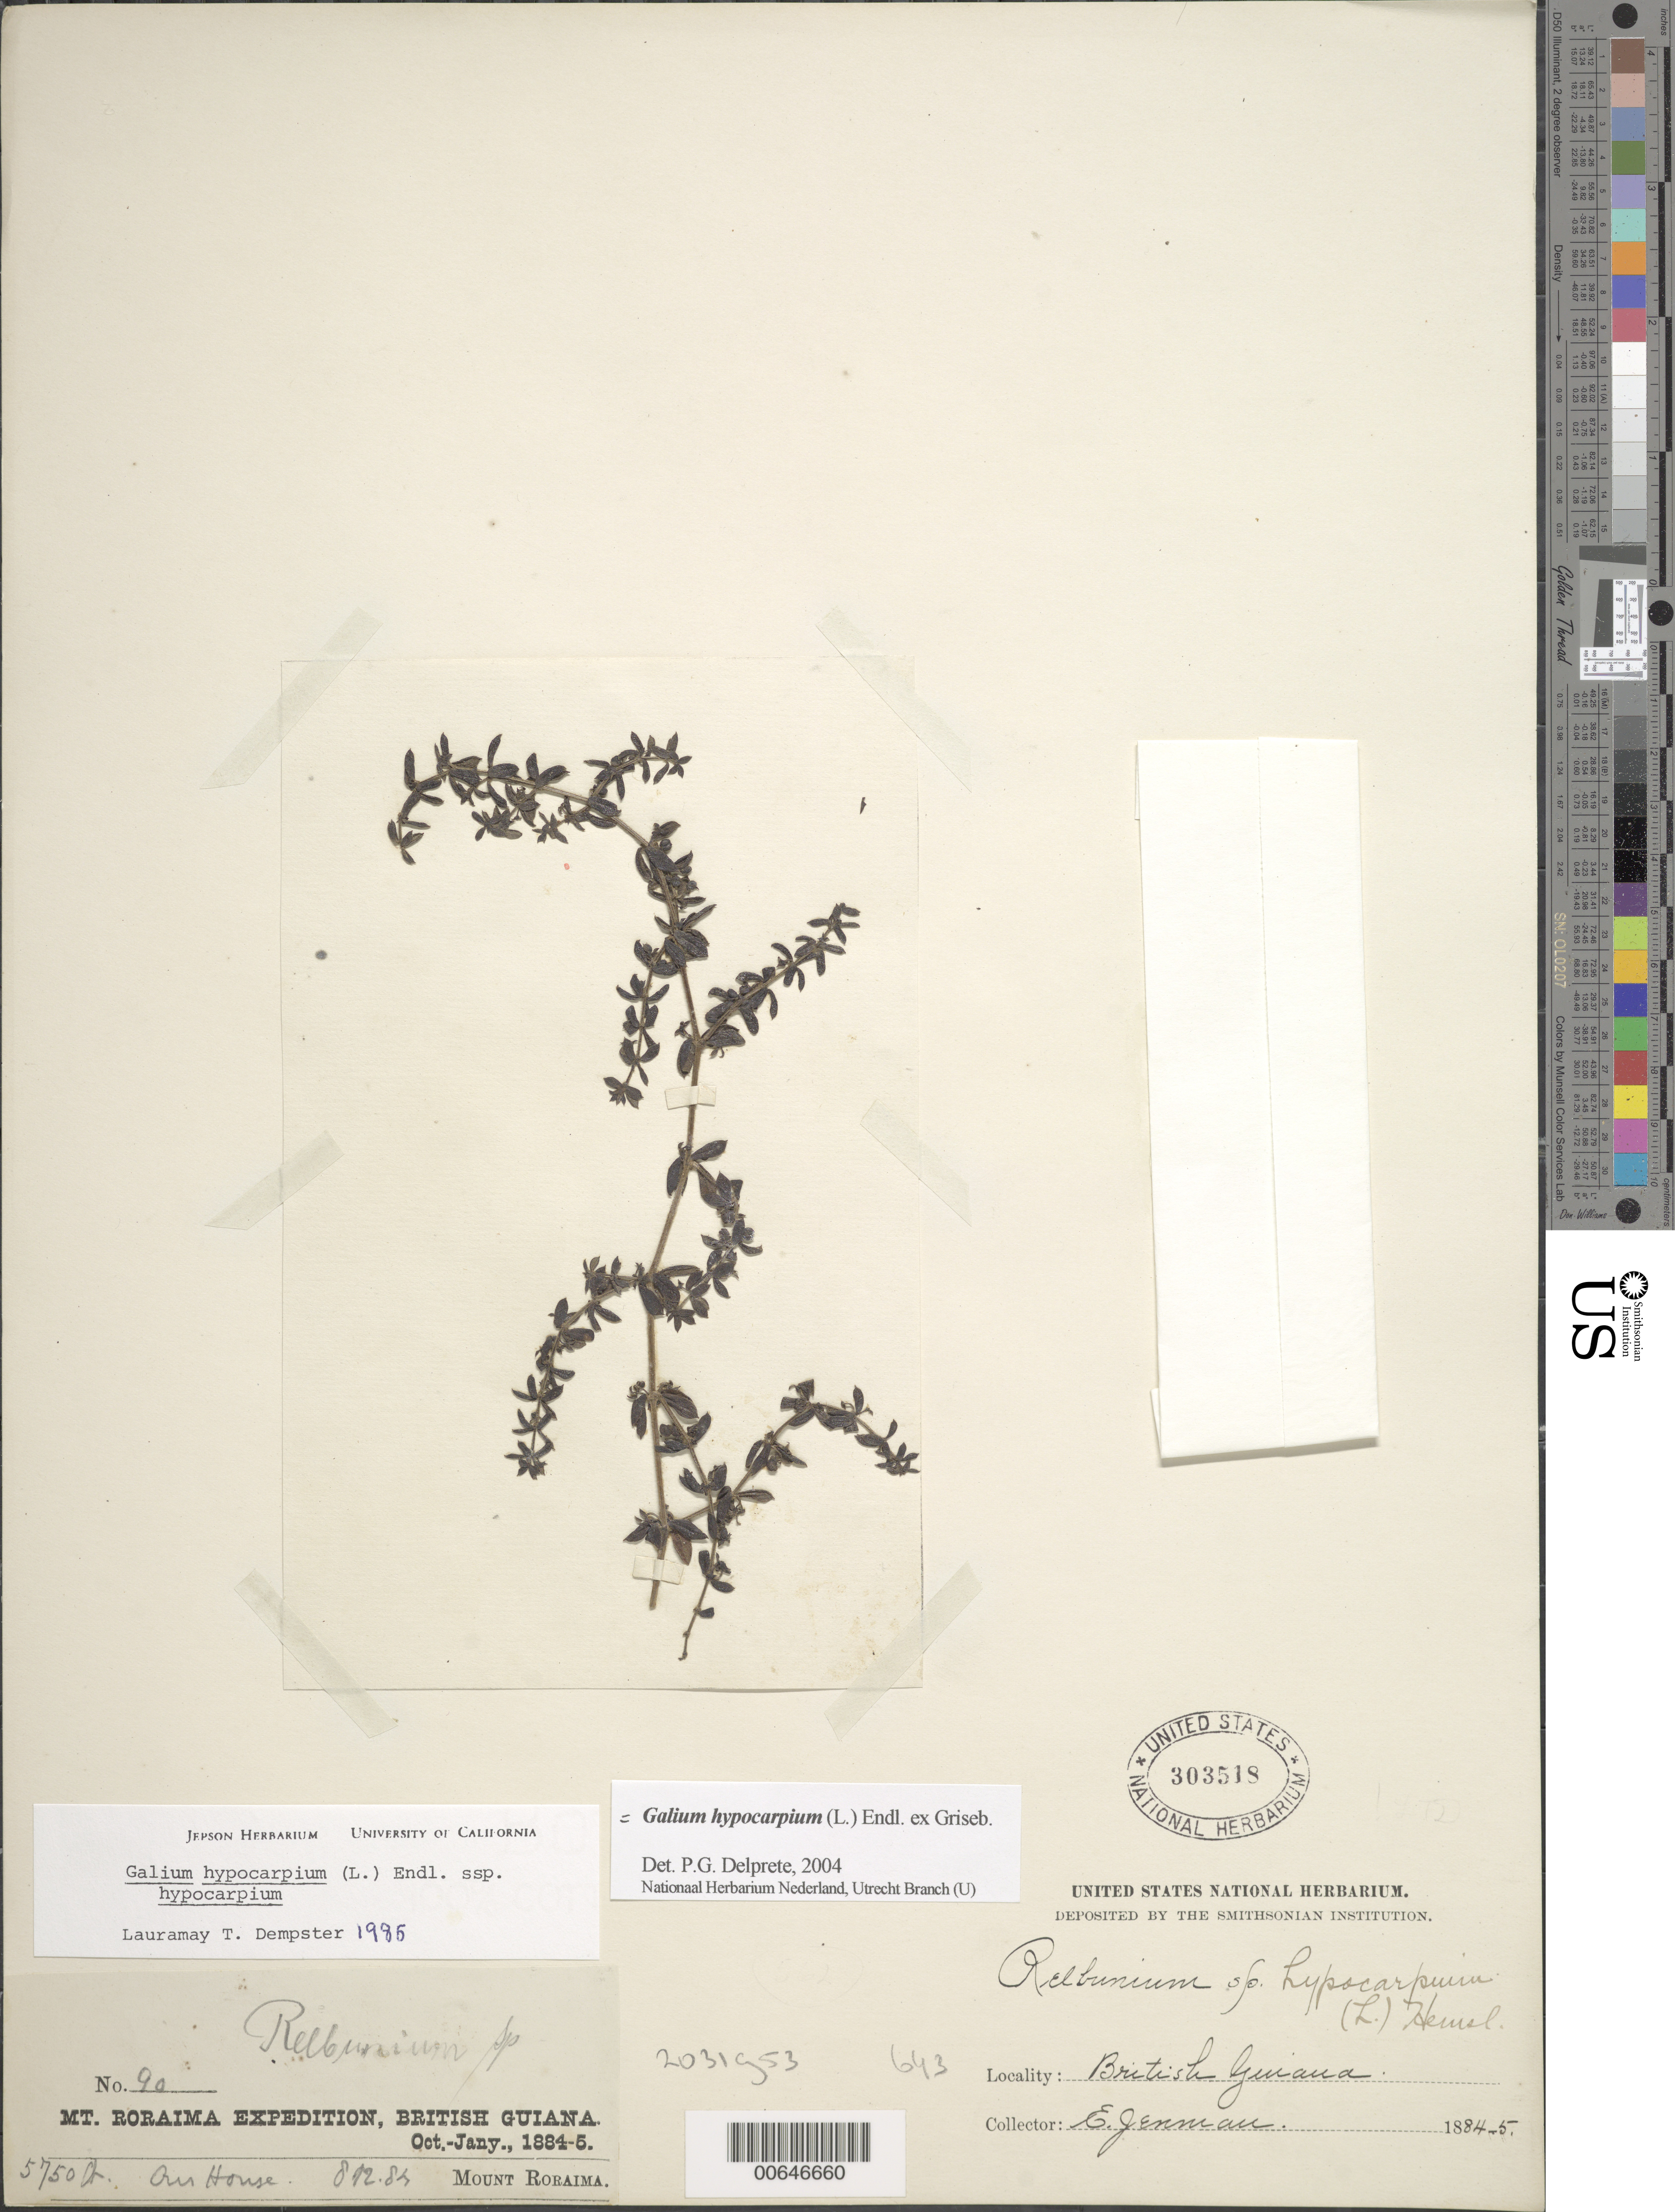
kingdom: Plantae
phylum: Tracheophyta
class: Magnoliopsida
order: Gentianales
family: Rubiaceae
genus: Galium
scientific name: Galium hypocarpium subsp. hypocarpium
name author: (L.) Endl. ex Griseb.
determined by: Delprete, P. G., Herb. de Guyane Cay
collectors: G. S. Jenman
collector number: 90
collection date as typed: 8 December 1884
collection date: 1884-12-08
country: Guyana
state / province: Cuyuni-Mazaruni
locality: Mt. Roraima, "Our House"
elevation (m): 526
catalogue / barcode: US 303518